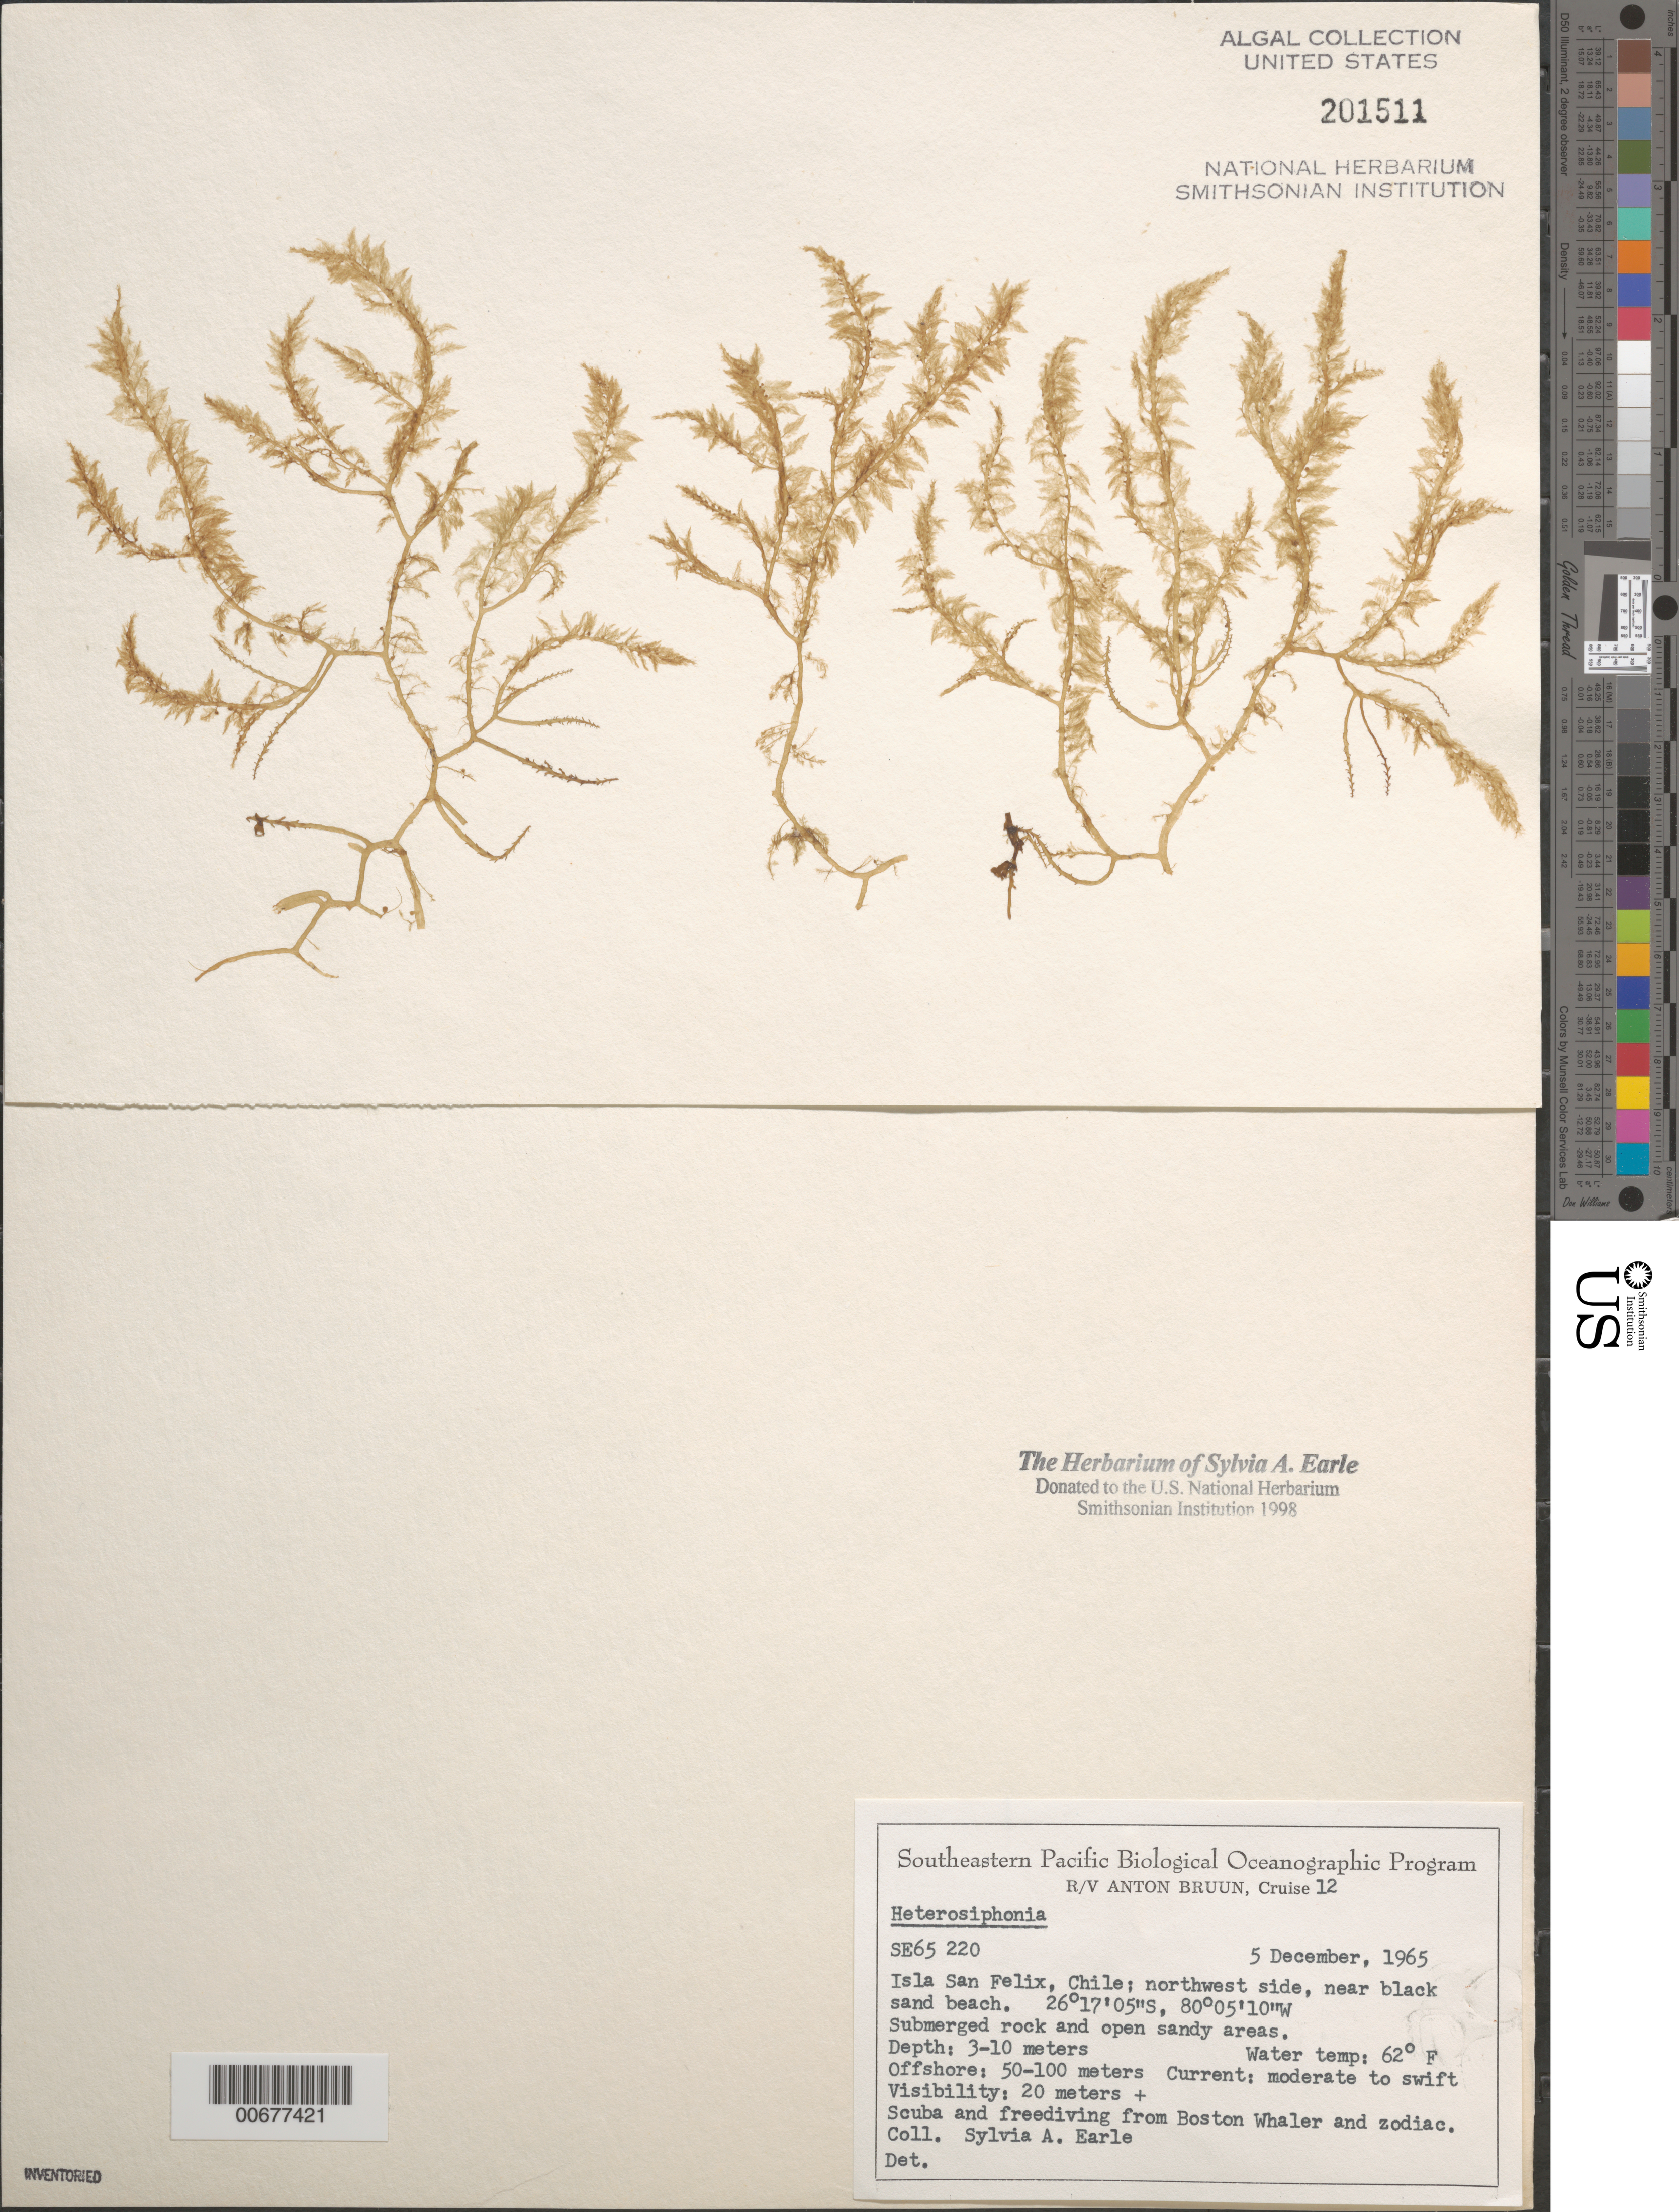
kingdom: Plantae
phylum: Rhodophyta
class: Florideophyceae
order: Ceramiales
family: Dasyaceae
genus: Heterosiphonia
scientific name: Heterosiphonia sp.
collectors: S. A. Earle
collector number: SE 65220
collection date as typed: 05 Dec 1965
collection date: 1965-12-05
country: Chile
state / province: Atacama (III)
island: Isla San Felix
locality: Near black sand beach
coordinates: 26 17' 05" S, 80 05' 10" W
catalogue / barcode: US 201511